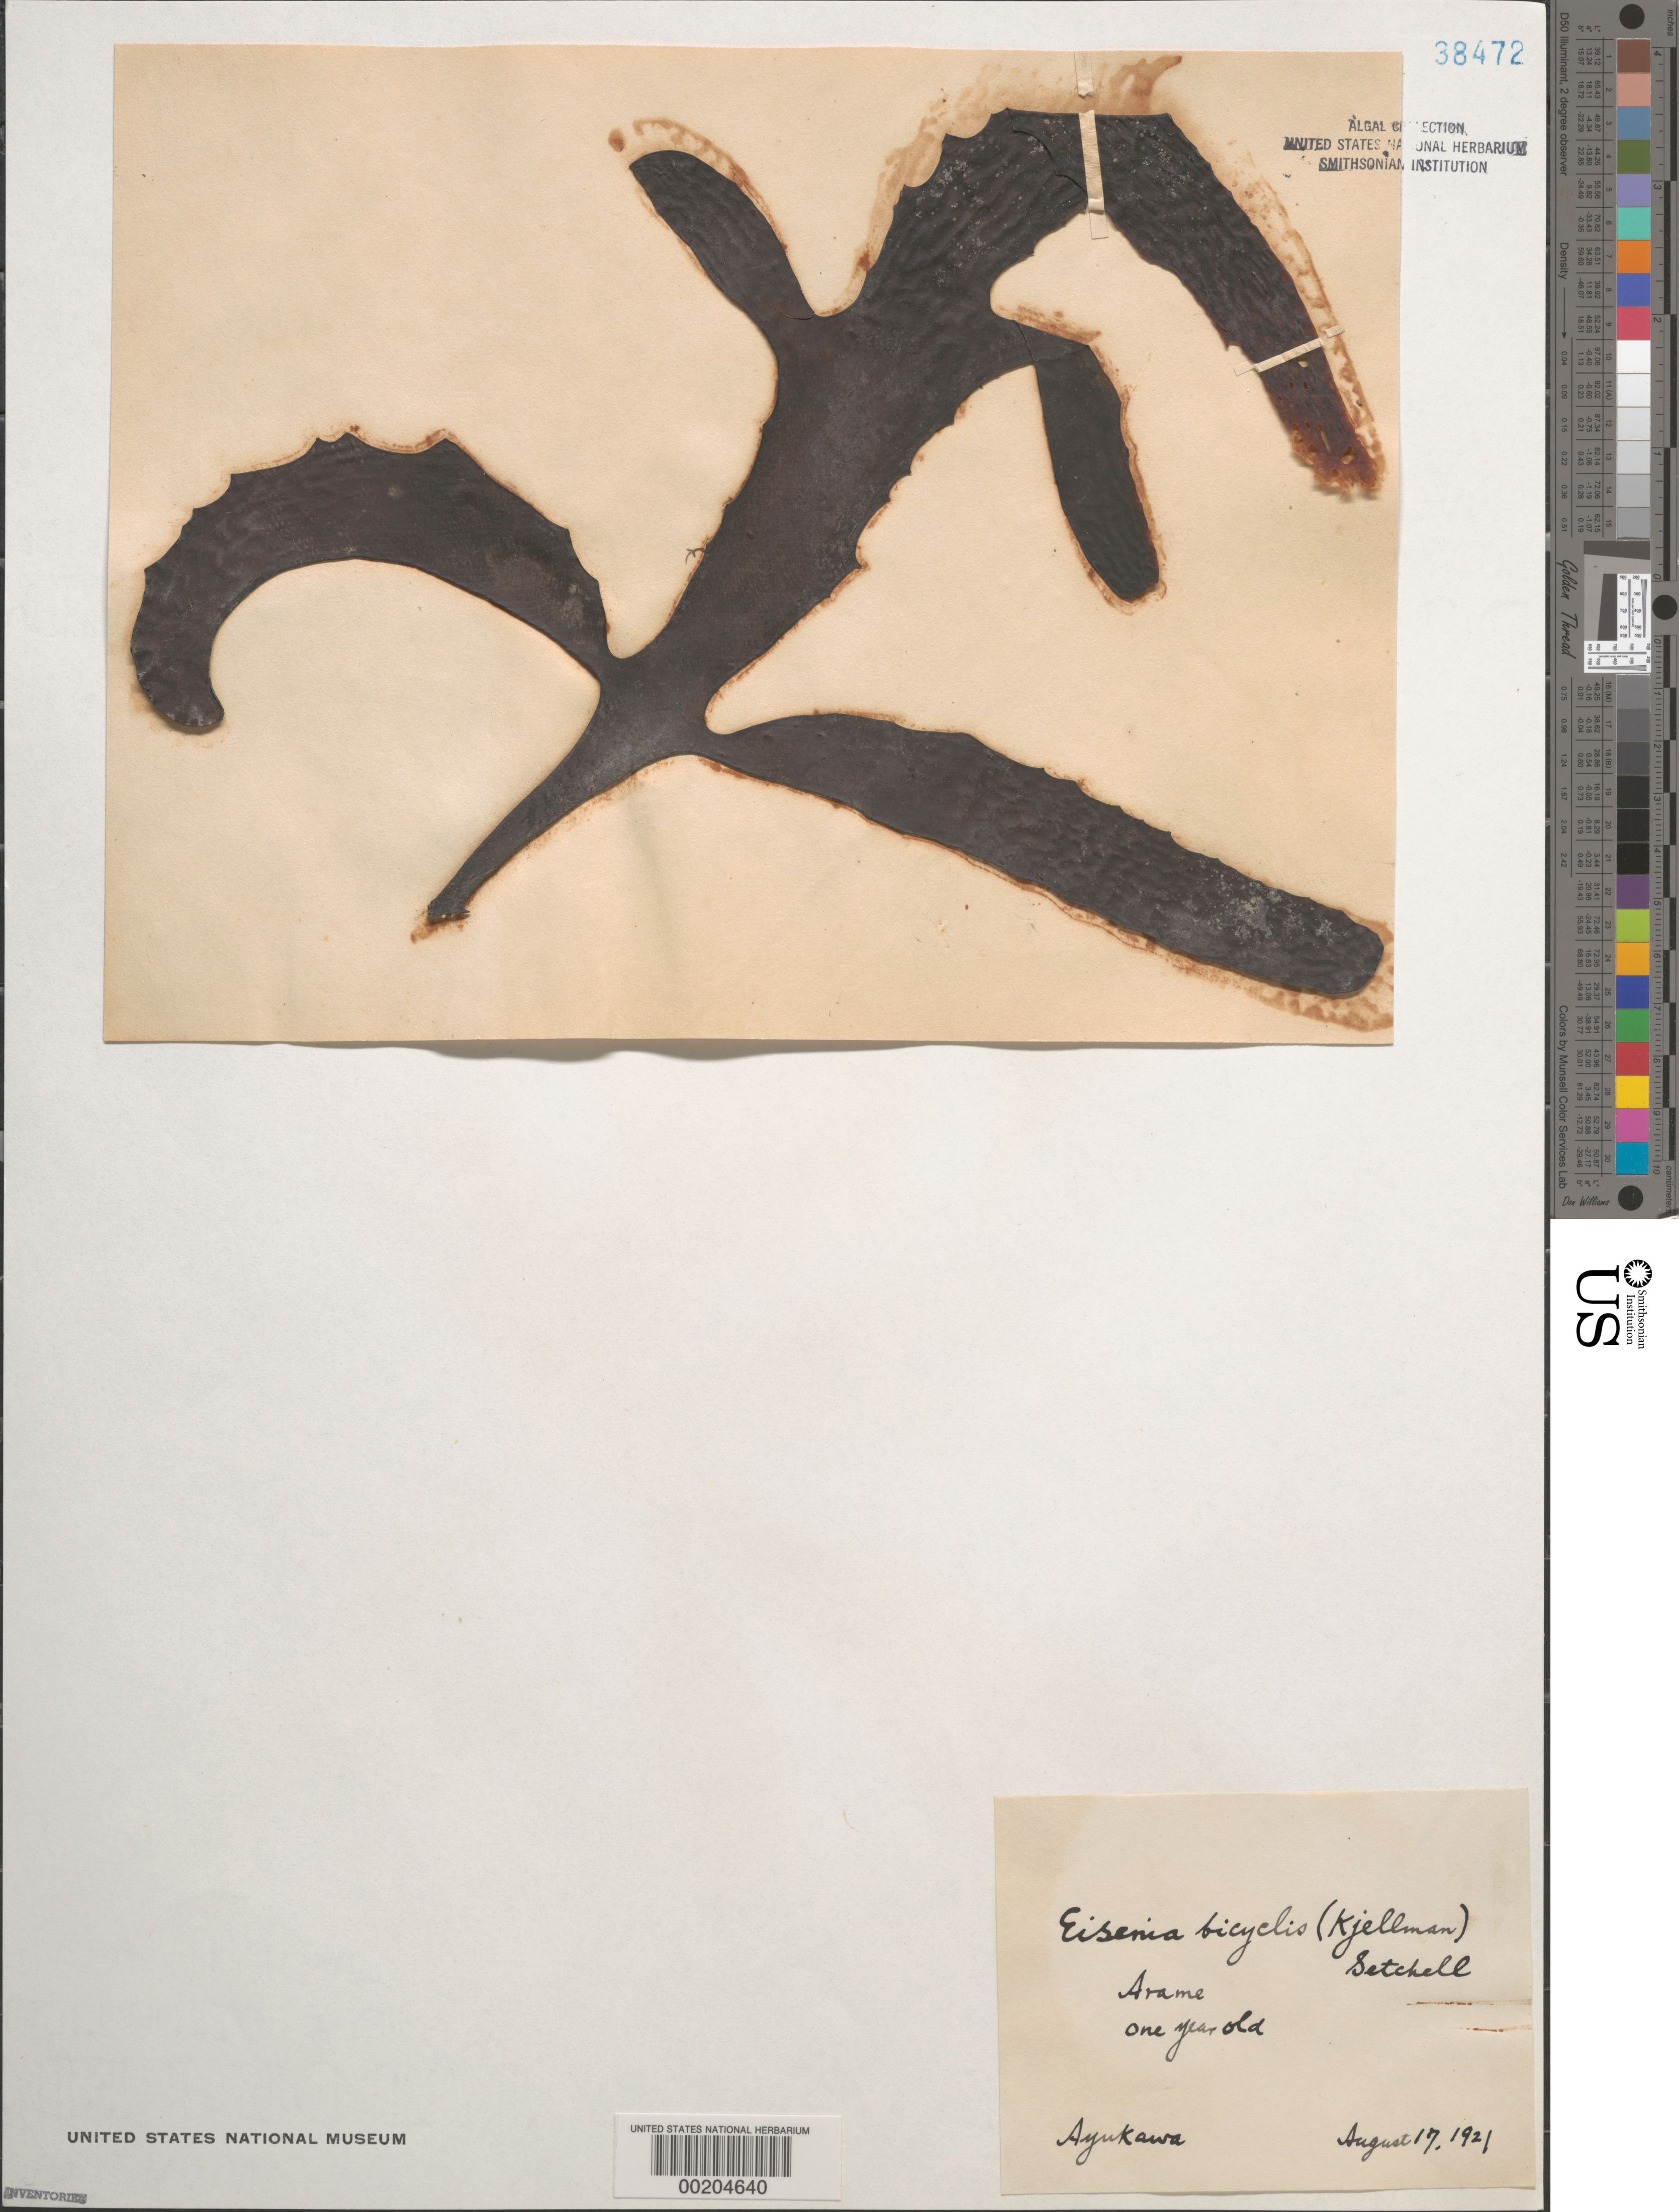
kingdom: Chromista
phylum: Ochrophyta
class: Phaeophyceae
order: Laminariales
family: Lessoniaceae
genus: Eisenia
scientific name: Eisenia bicyclis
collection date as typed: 17 Aug 1921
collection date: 1921-08-17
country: Japan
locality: Ayukawa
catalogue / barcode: US 38472